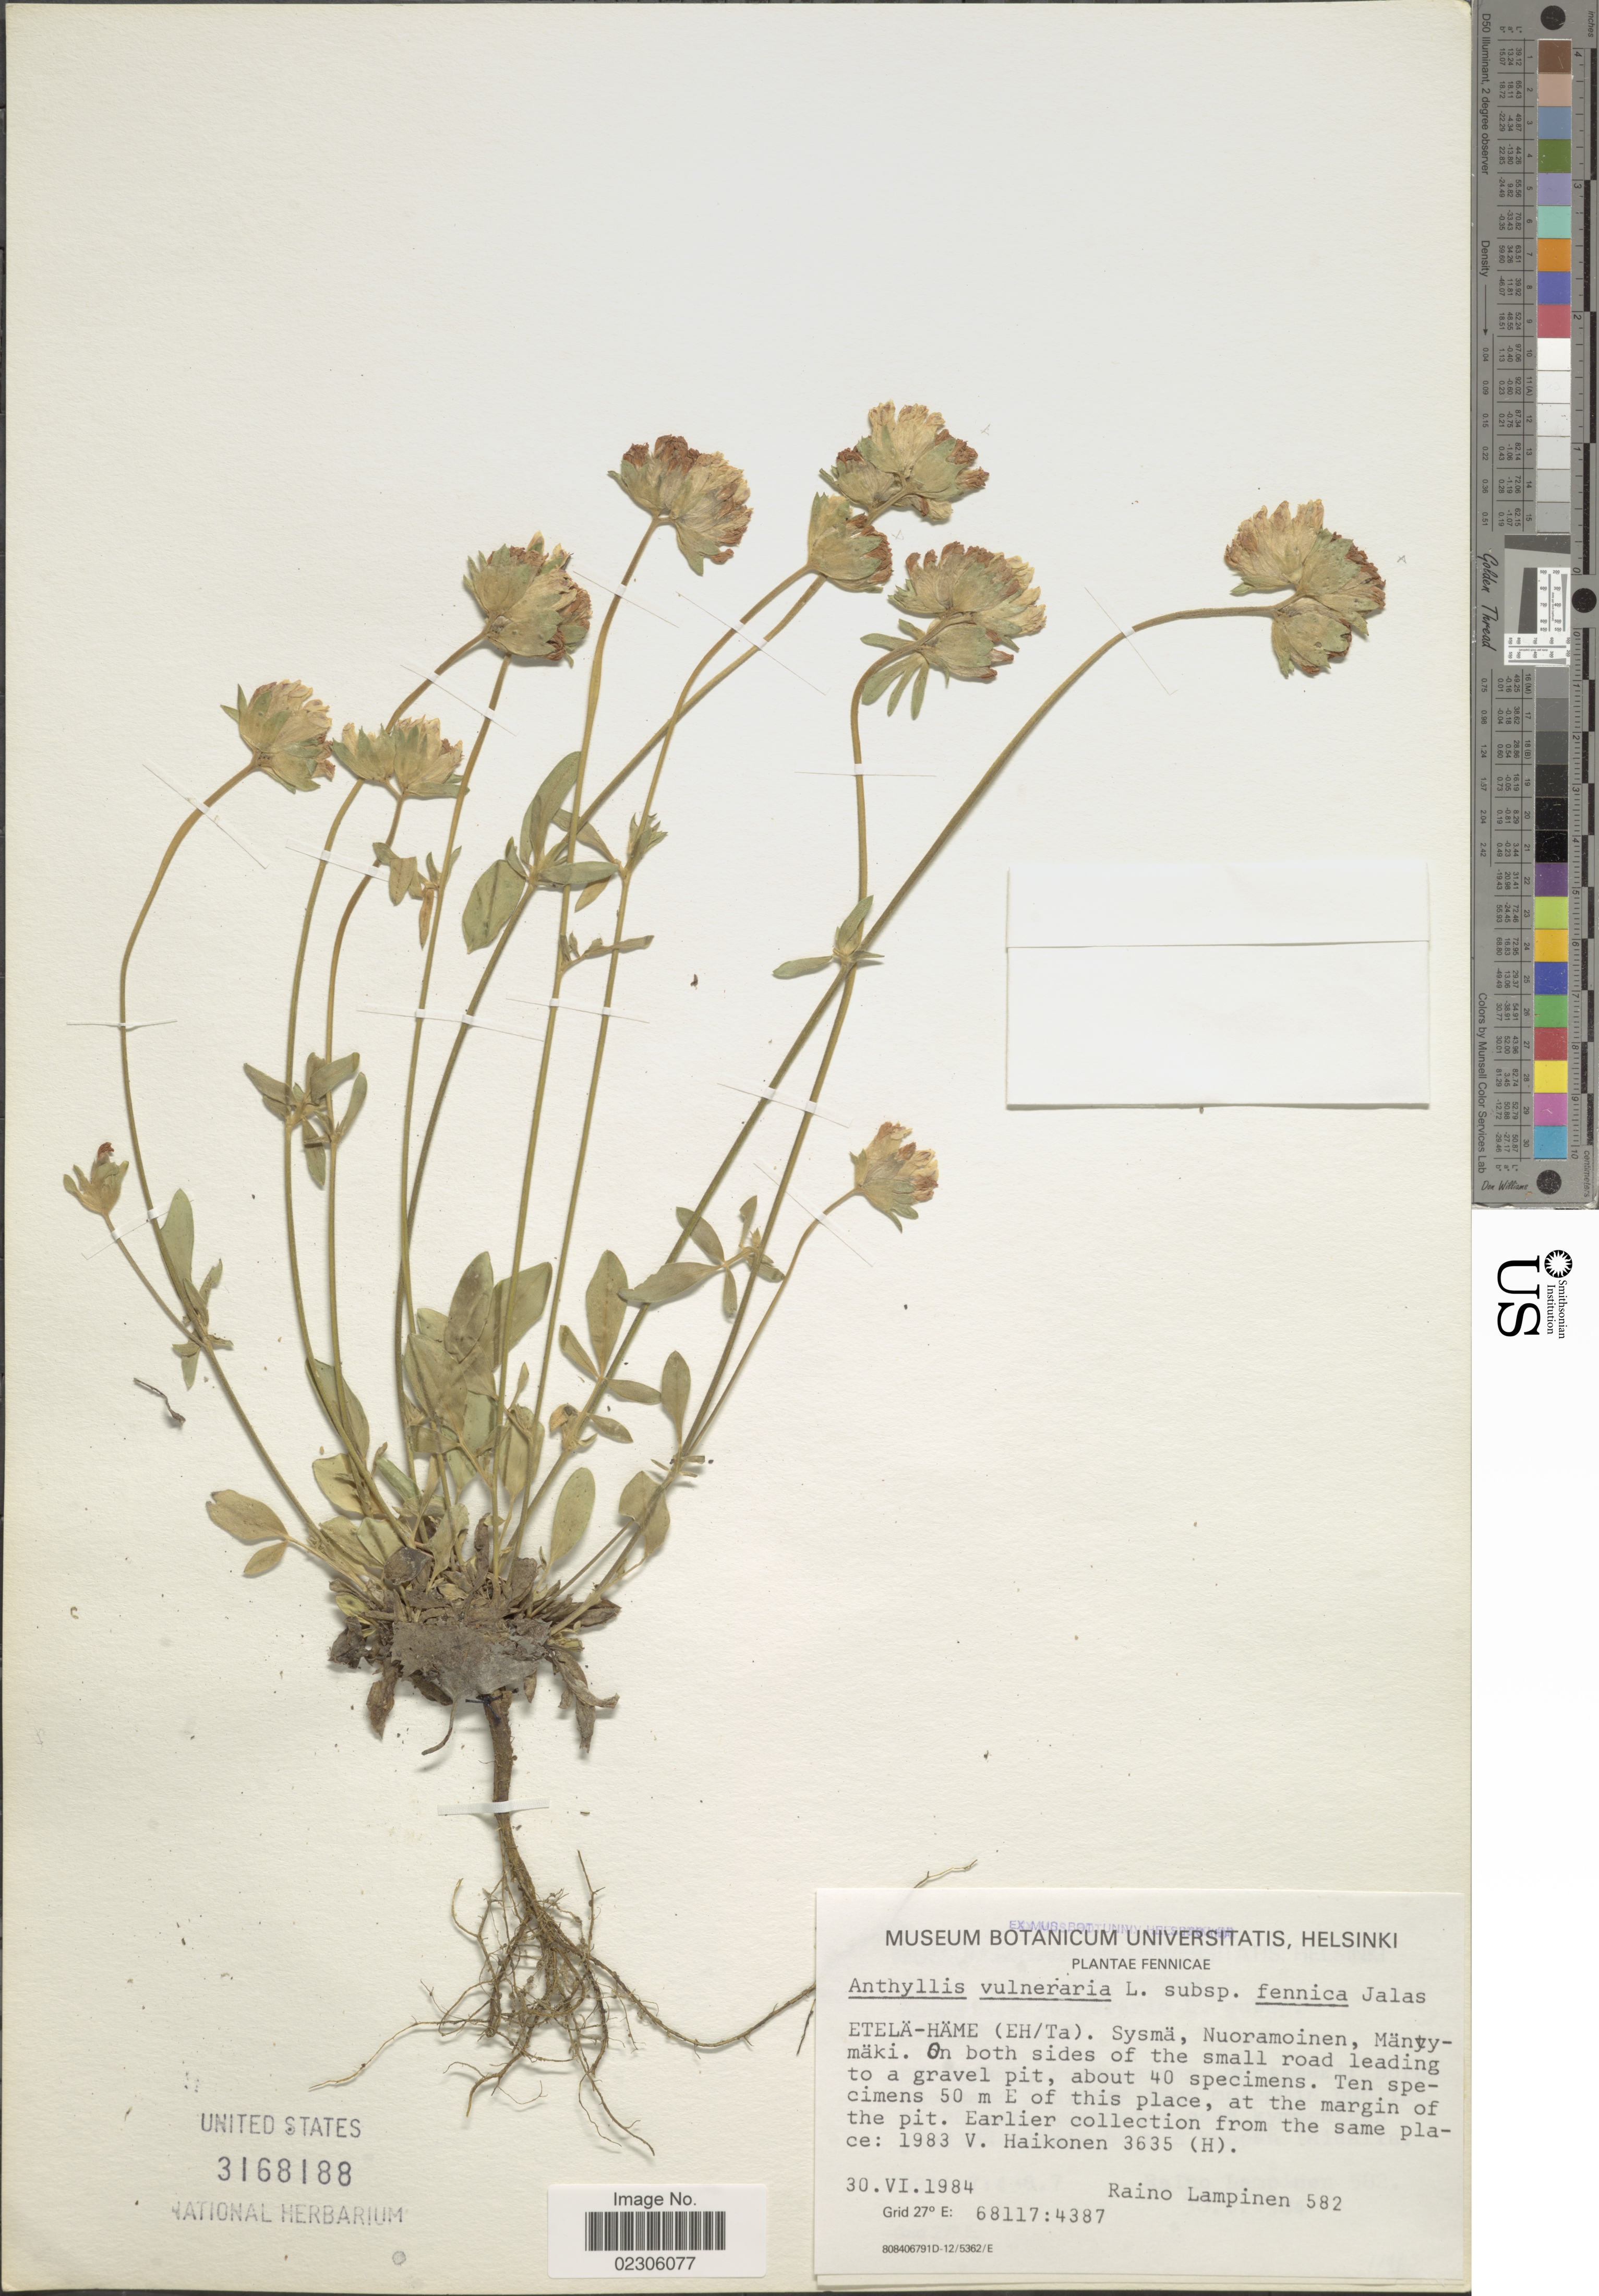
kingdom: Plantae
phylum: Tracheophyta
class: Magnoliopsida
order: Fabales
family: Fabaceae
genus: Anthyllis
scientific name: Anthyllis vulneraria subsp. fennica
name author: (Jalas) Cullen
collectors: R. Lampinen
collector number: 582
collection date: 1984-06-30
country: Finland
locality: Fennicae, Etela-Hame (Eh/Ta), Sysma, Nuoramoinen, Manymaki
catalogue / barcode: US 3168188